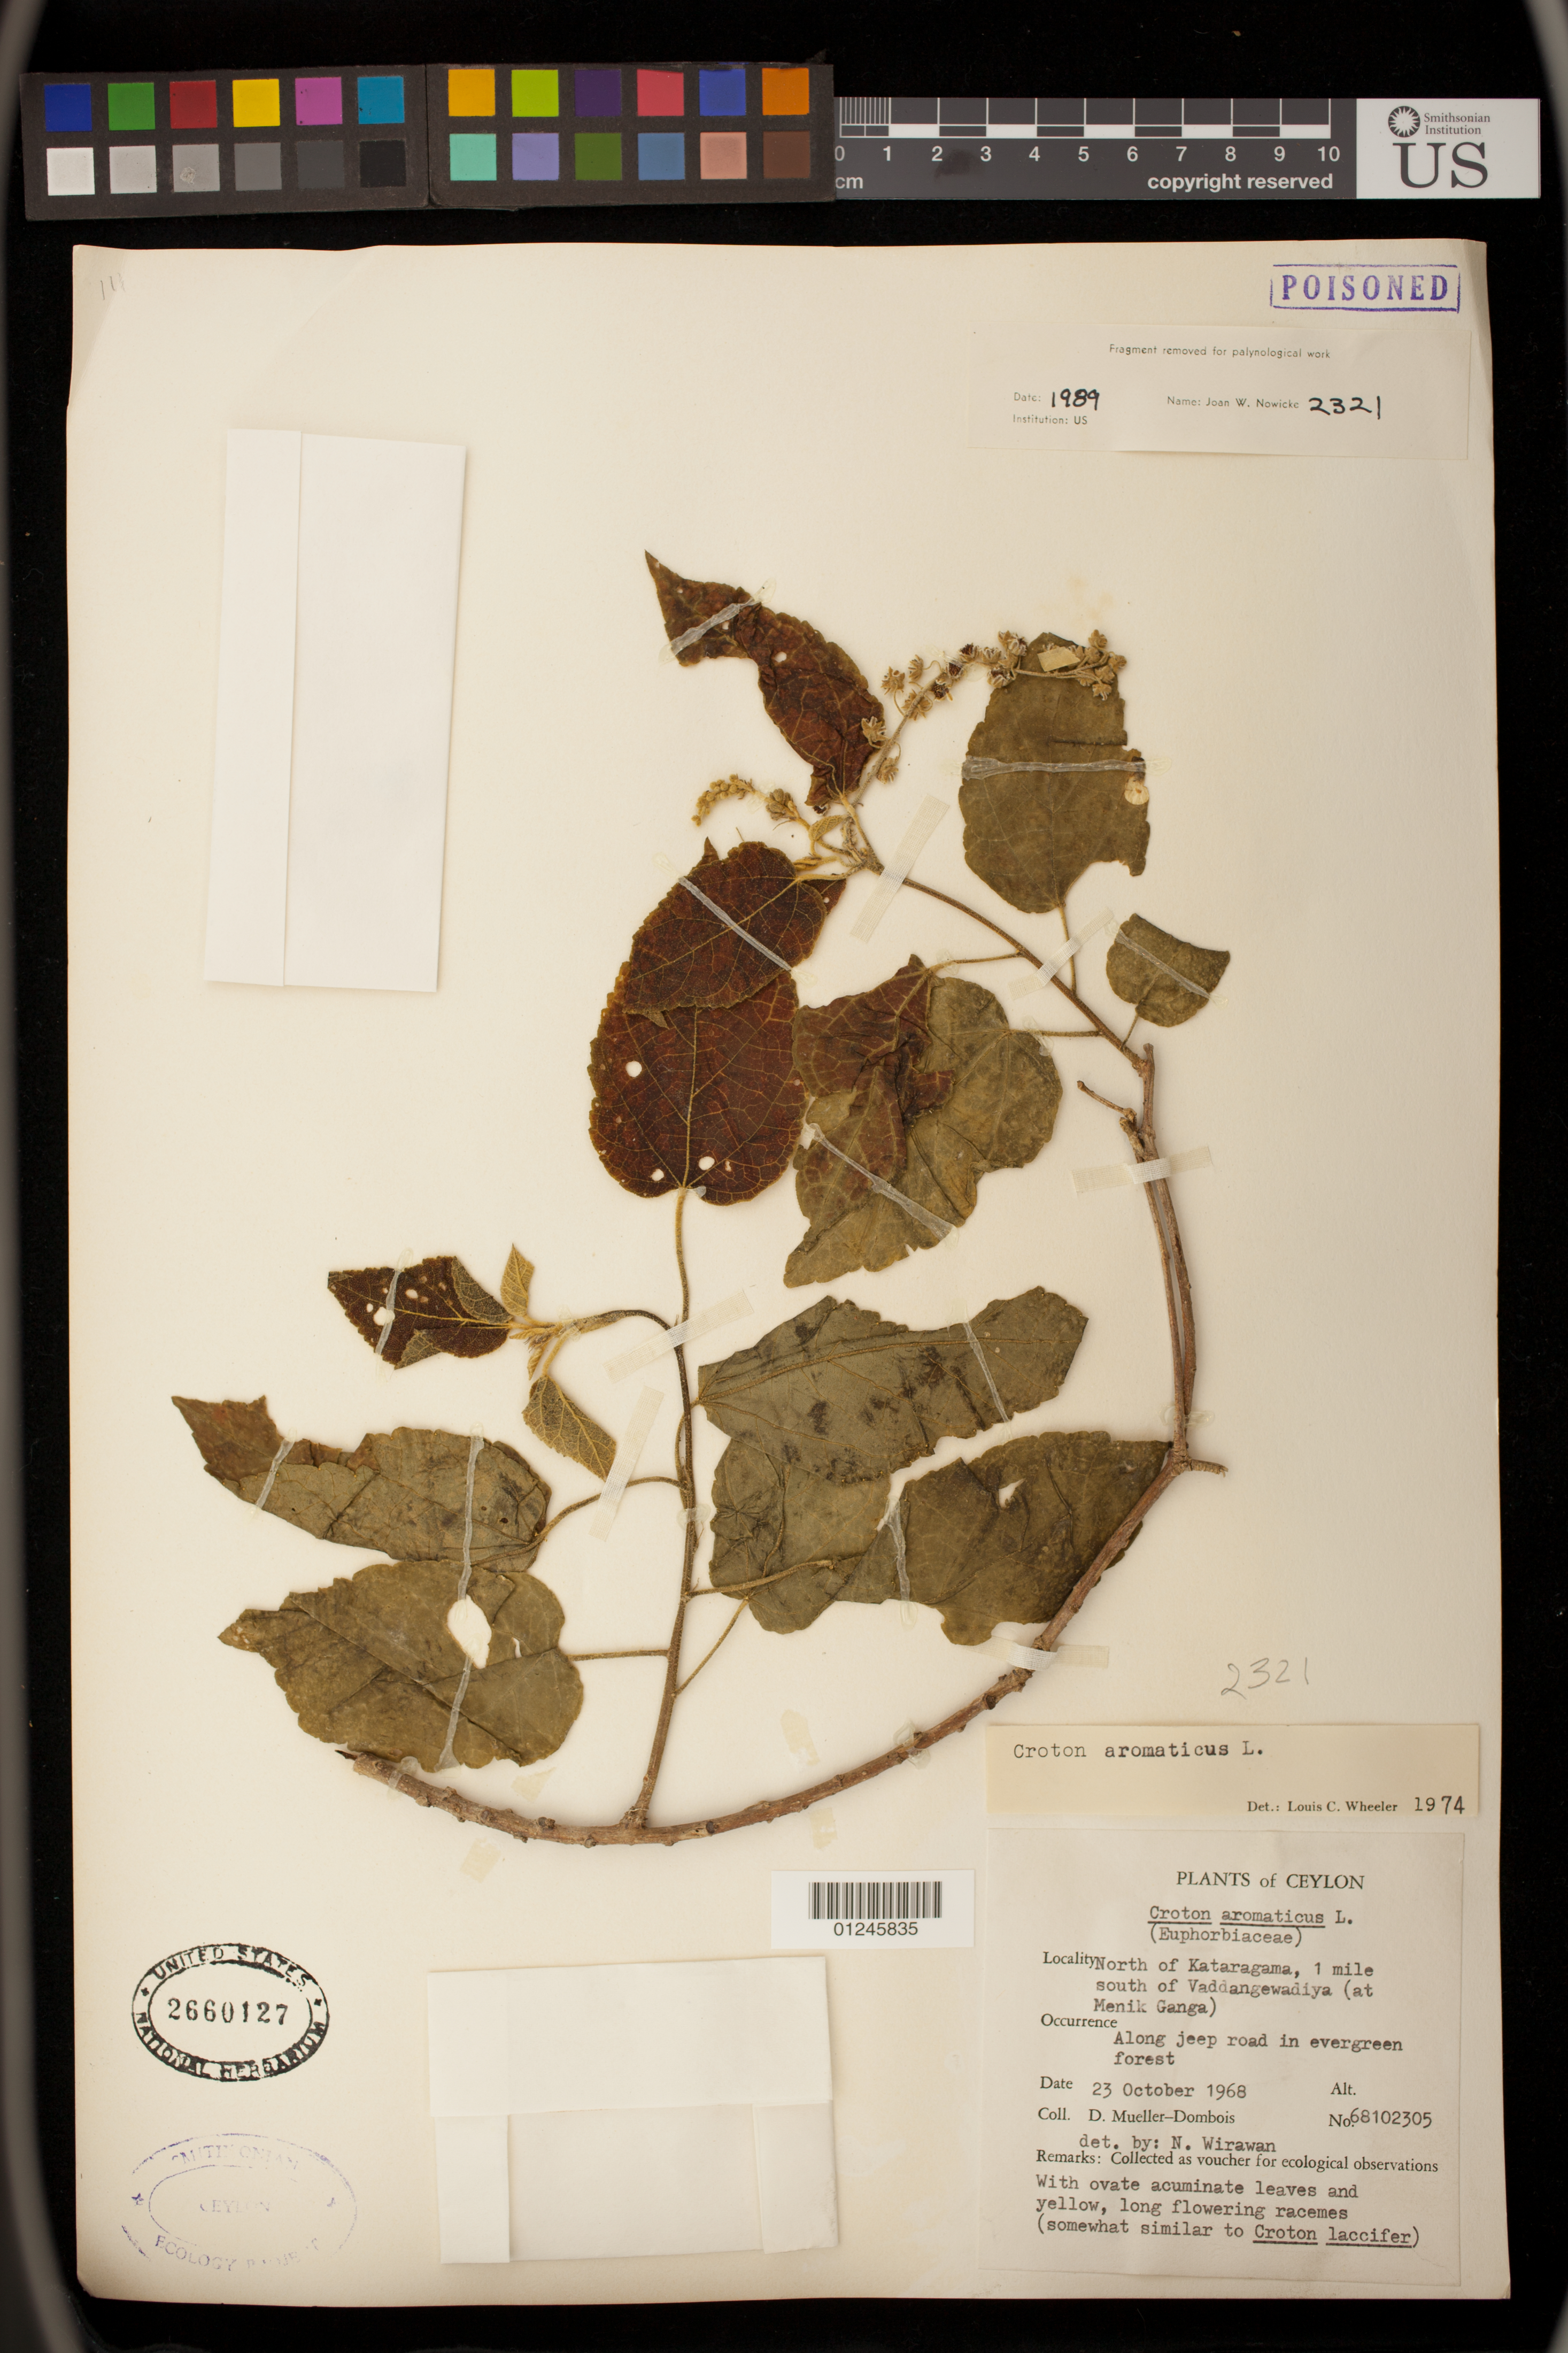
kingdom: Plantae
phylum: Tracheophyta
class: Magnoliopsida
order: Malpighiales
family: Euphorbiaceae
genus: Croton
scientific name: Croton aromaticus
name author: L.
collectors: D. Mueller-Dombois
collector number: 68102305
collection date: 1968-10-23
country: Sri Lanka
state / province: Uva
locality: North of Kataragama, 1 mile south of Vaddangewadiya (at Menik Ganga)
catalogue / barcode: US 2660127